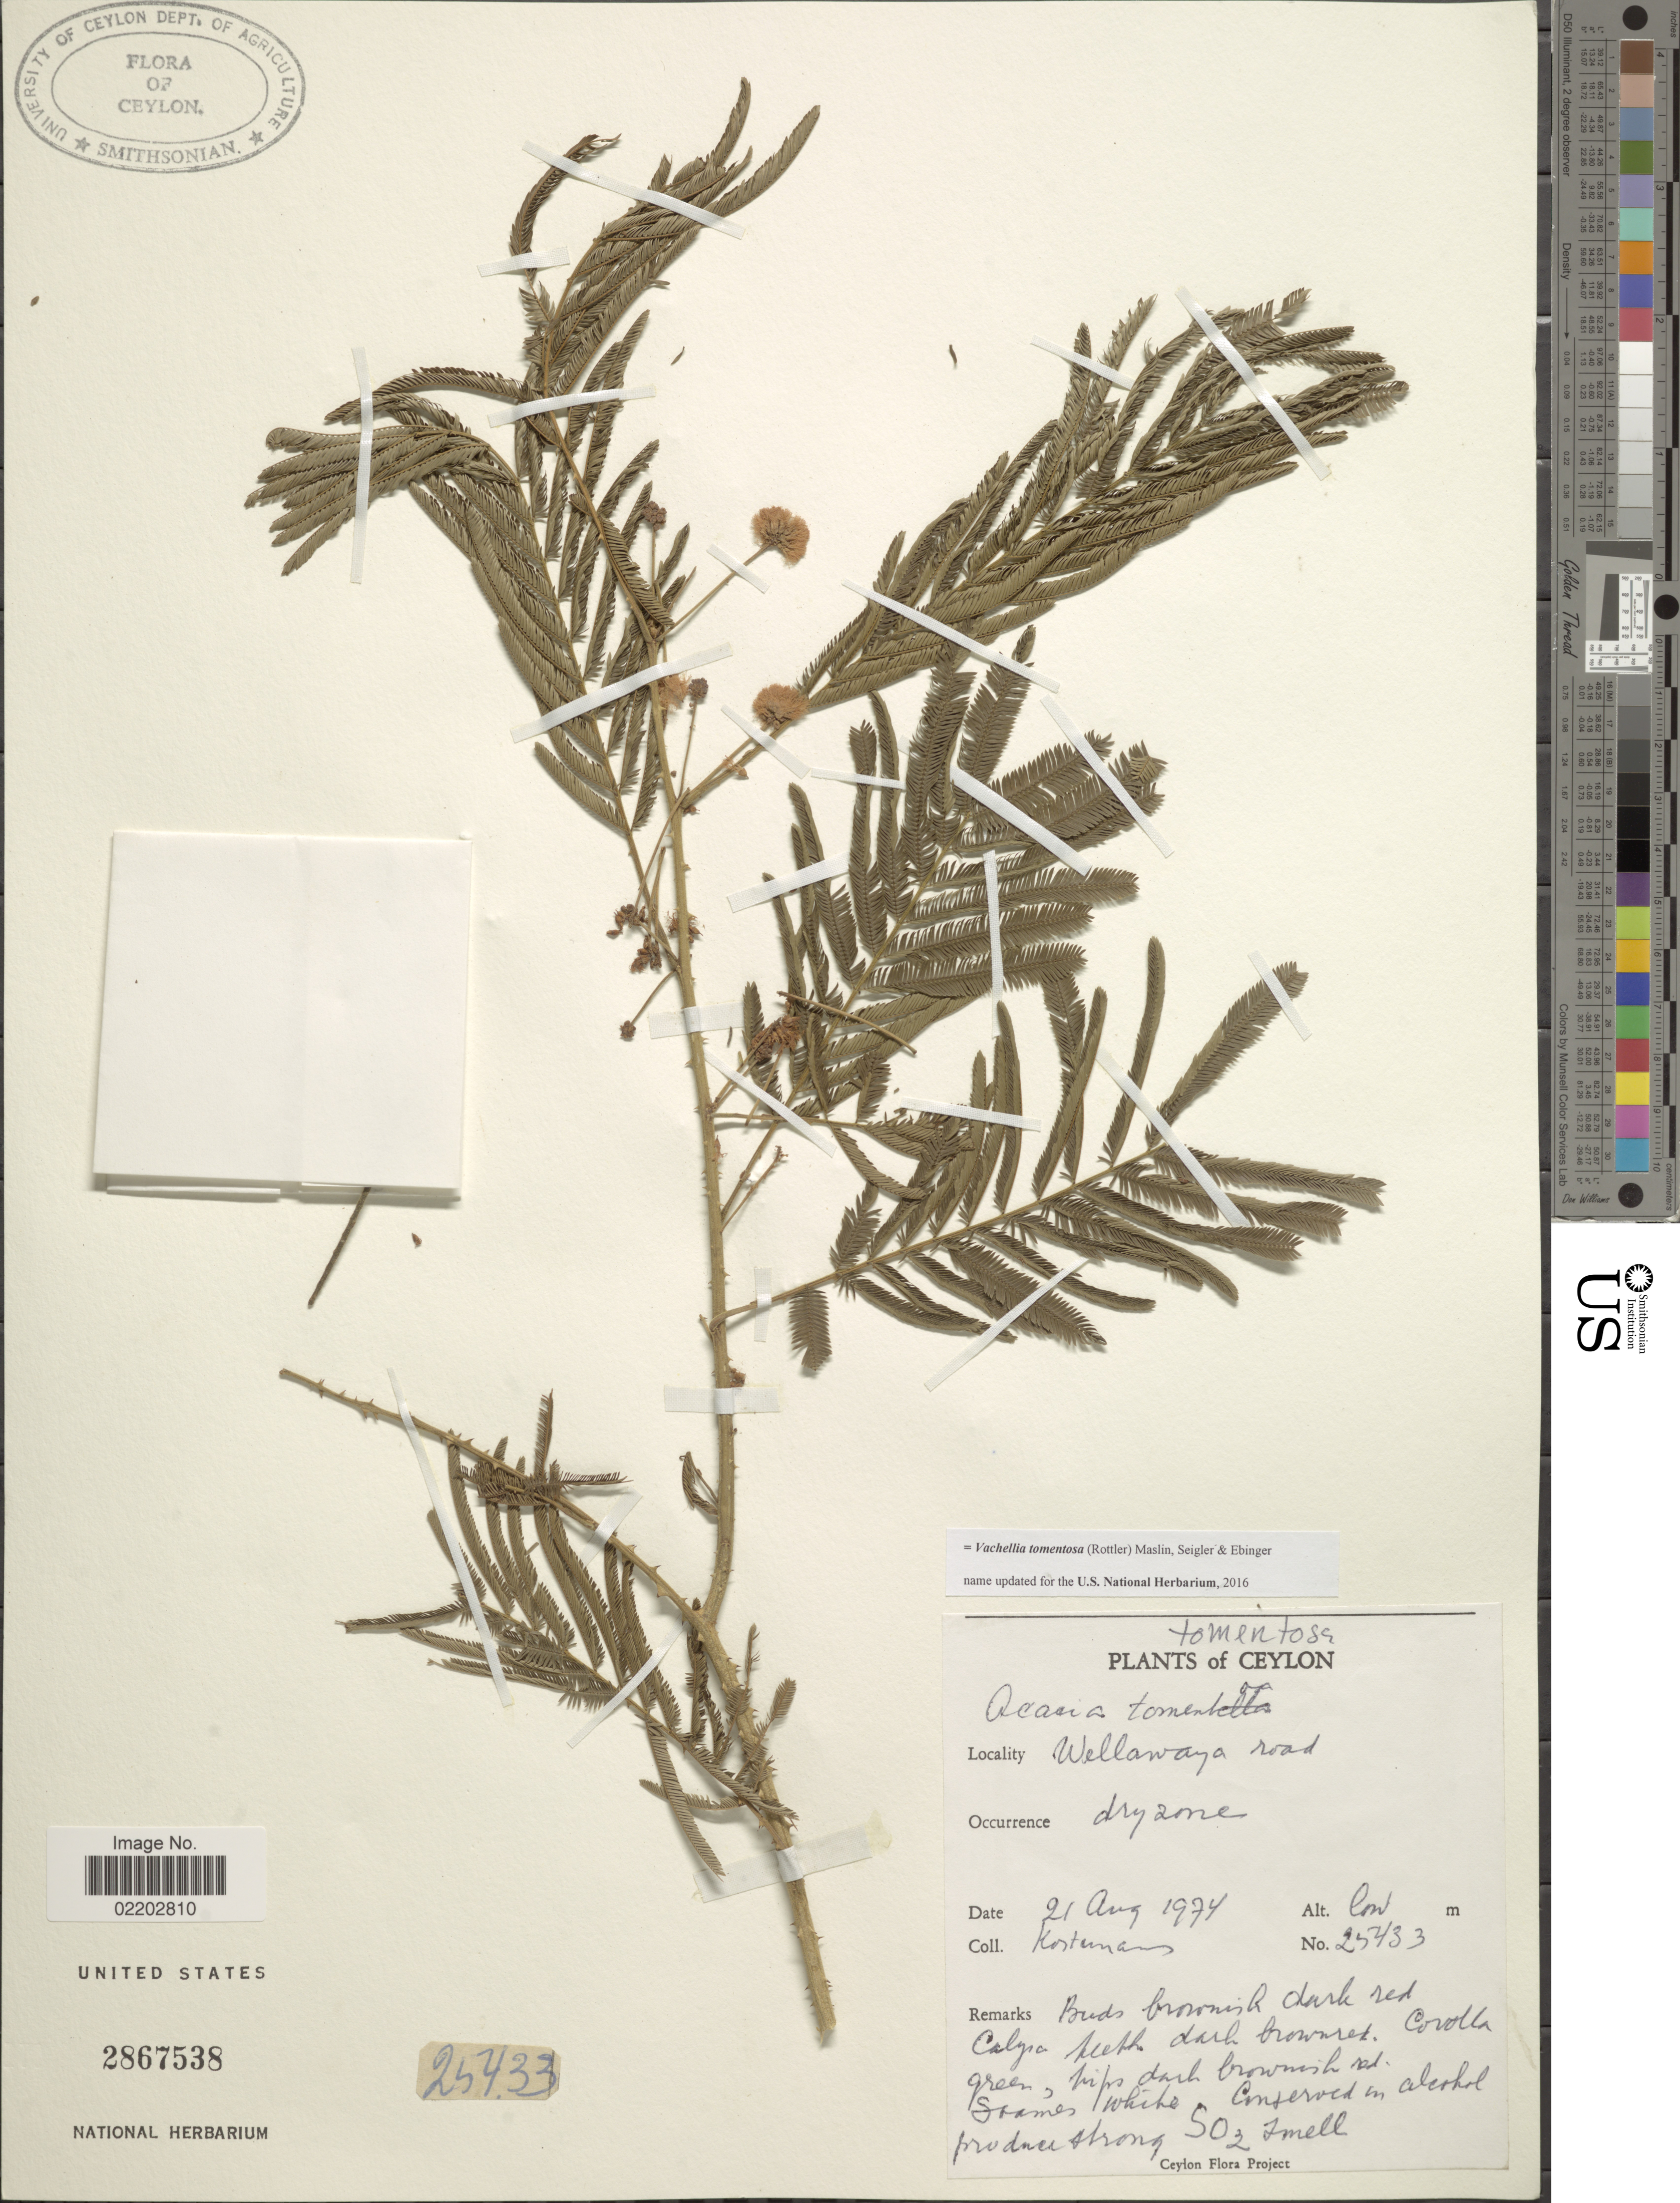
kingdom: Plantae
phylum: Tracheophyta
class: Magnoliopsida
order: Fabales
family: Fabaceae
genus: Vachellia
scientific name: Vachellia tomentosa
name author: (Rottler) Maslin et al.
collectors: A. J. G. Kostermans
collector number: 25433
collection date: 1974-08-21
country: Sri Lanka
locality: Tomentosa, Ceylon, Wellowaya road, dry zone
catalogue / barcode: US 2867538